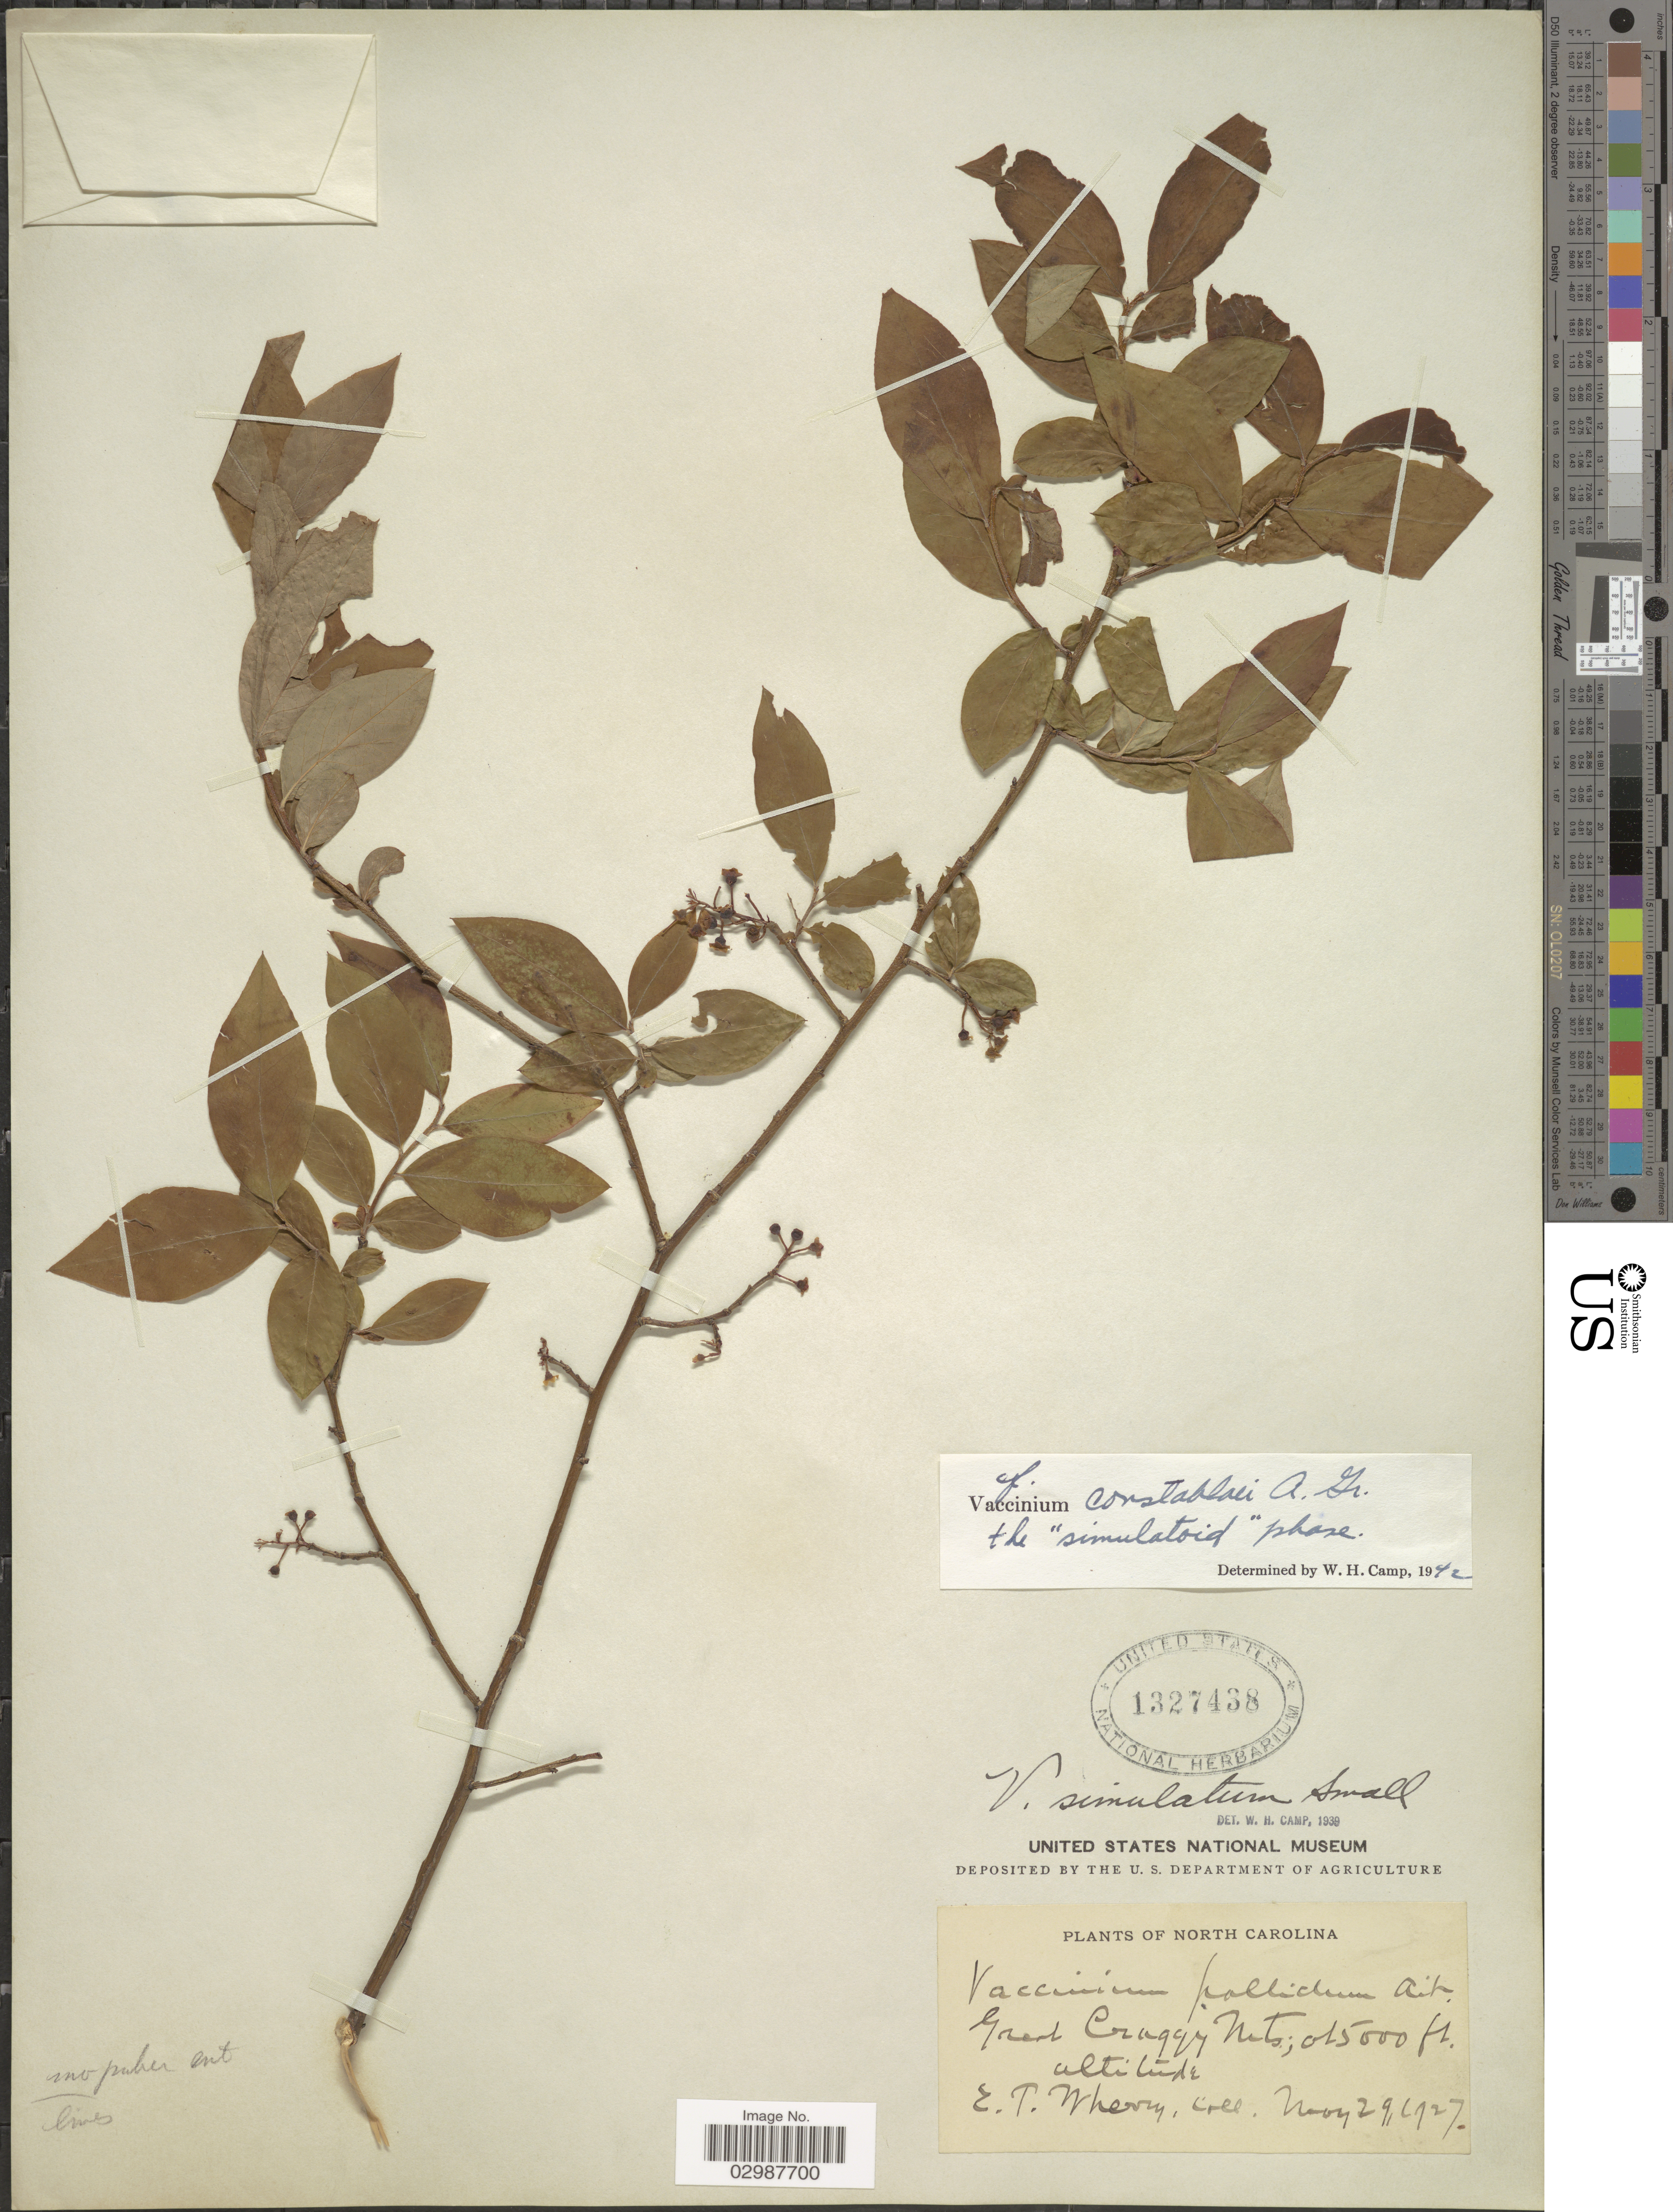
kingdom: Plantae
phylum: Tracheophyta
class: Magnoliopsida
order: Ericales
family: Ericaceae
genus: Vaccinium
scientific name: Vaccinium constablaei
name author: A. Gray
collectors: E. T. Wherry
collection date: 1927-05-29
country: United States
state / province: North Carolina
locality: Great Craggy Mts.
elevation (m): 4572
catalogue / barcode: US 1327438